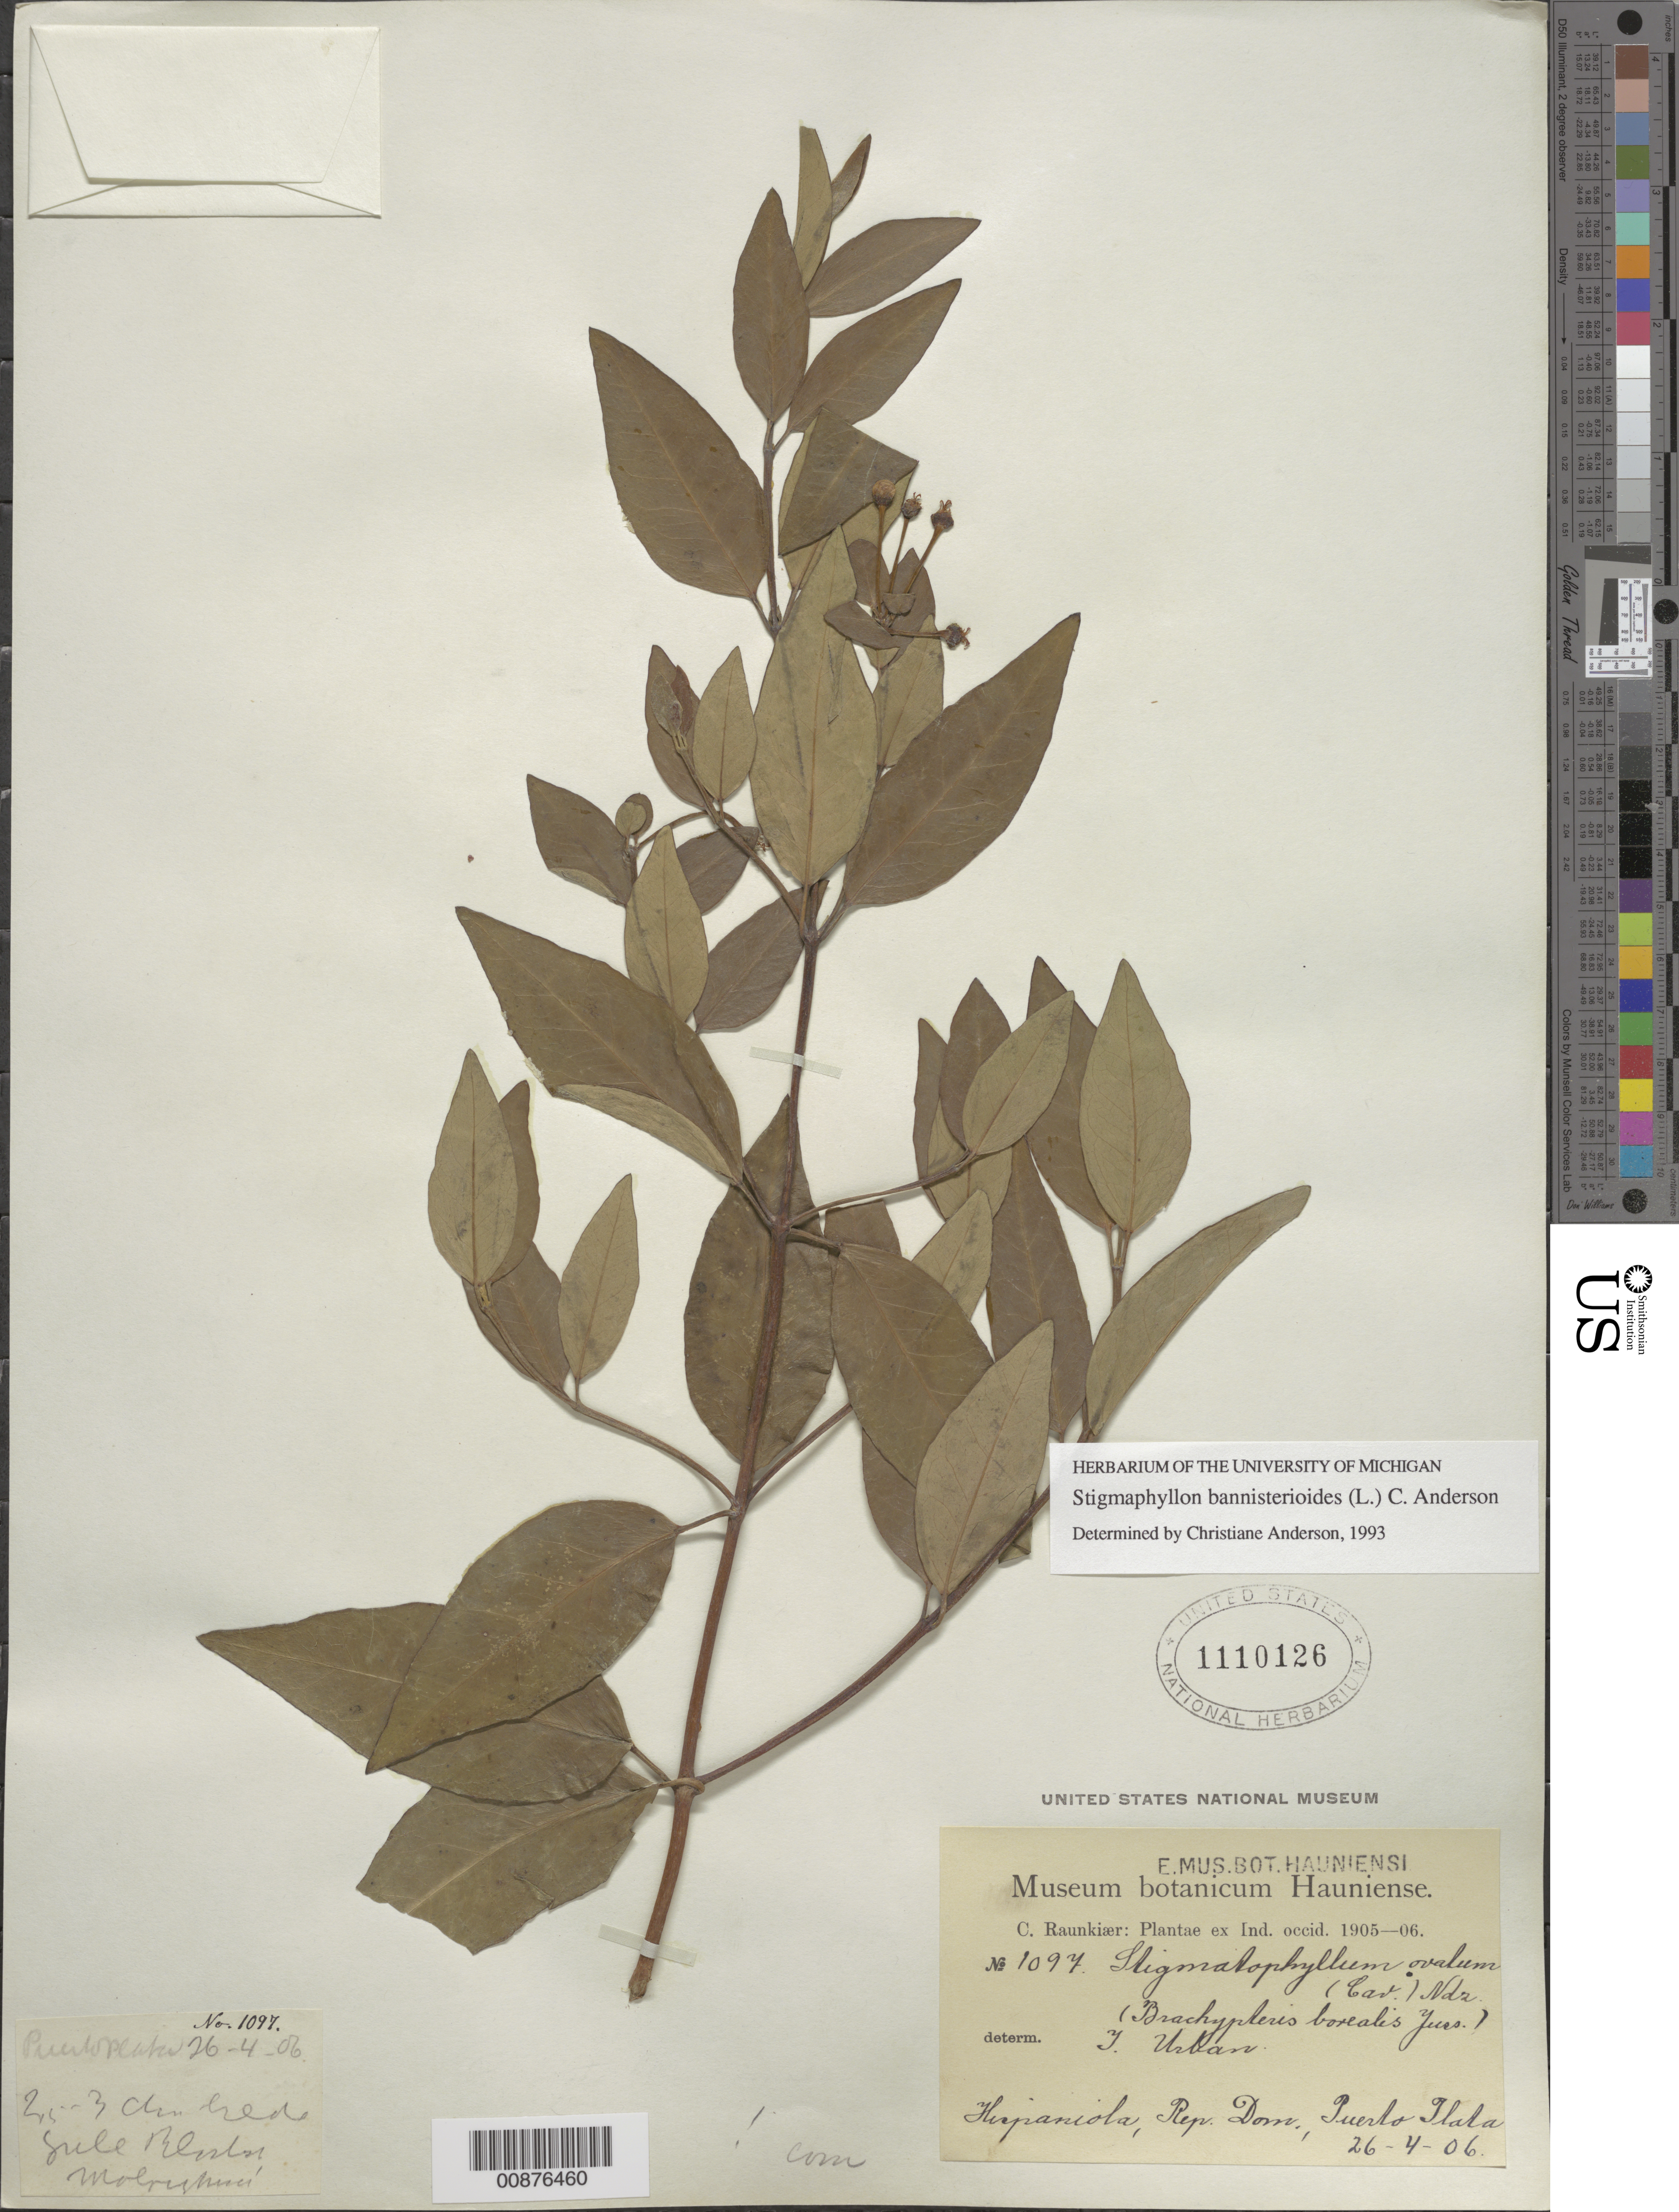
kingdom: Plantae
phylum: Tracheophyta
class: Magnoliopsida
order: Malpighiales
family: Malpighiaceae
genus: Stigmaphyllon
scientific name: Stigmaphyllon bannisterioides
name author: (L.) C.E. Anderson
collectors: C. Raunkiær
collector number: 1097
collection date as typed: Transcribed d/m/y: 26/4/6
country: Dominican Republic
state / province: Puerto Plata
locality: Ind. occid. Hispaniola, Rep. Dom., Puerto Plata.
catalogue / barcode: US 1110126